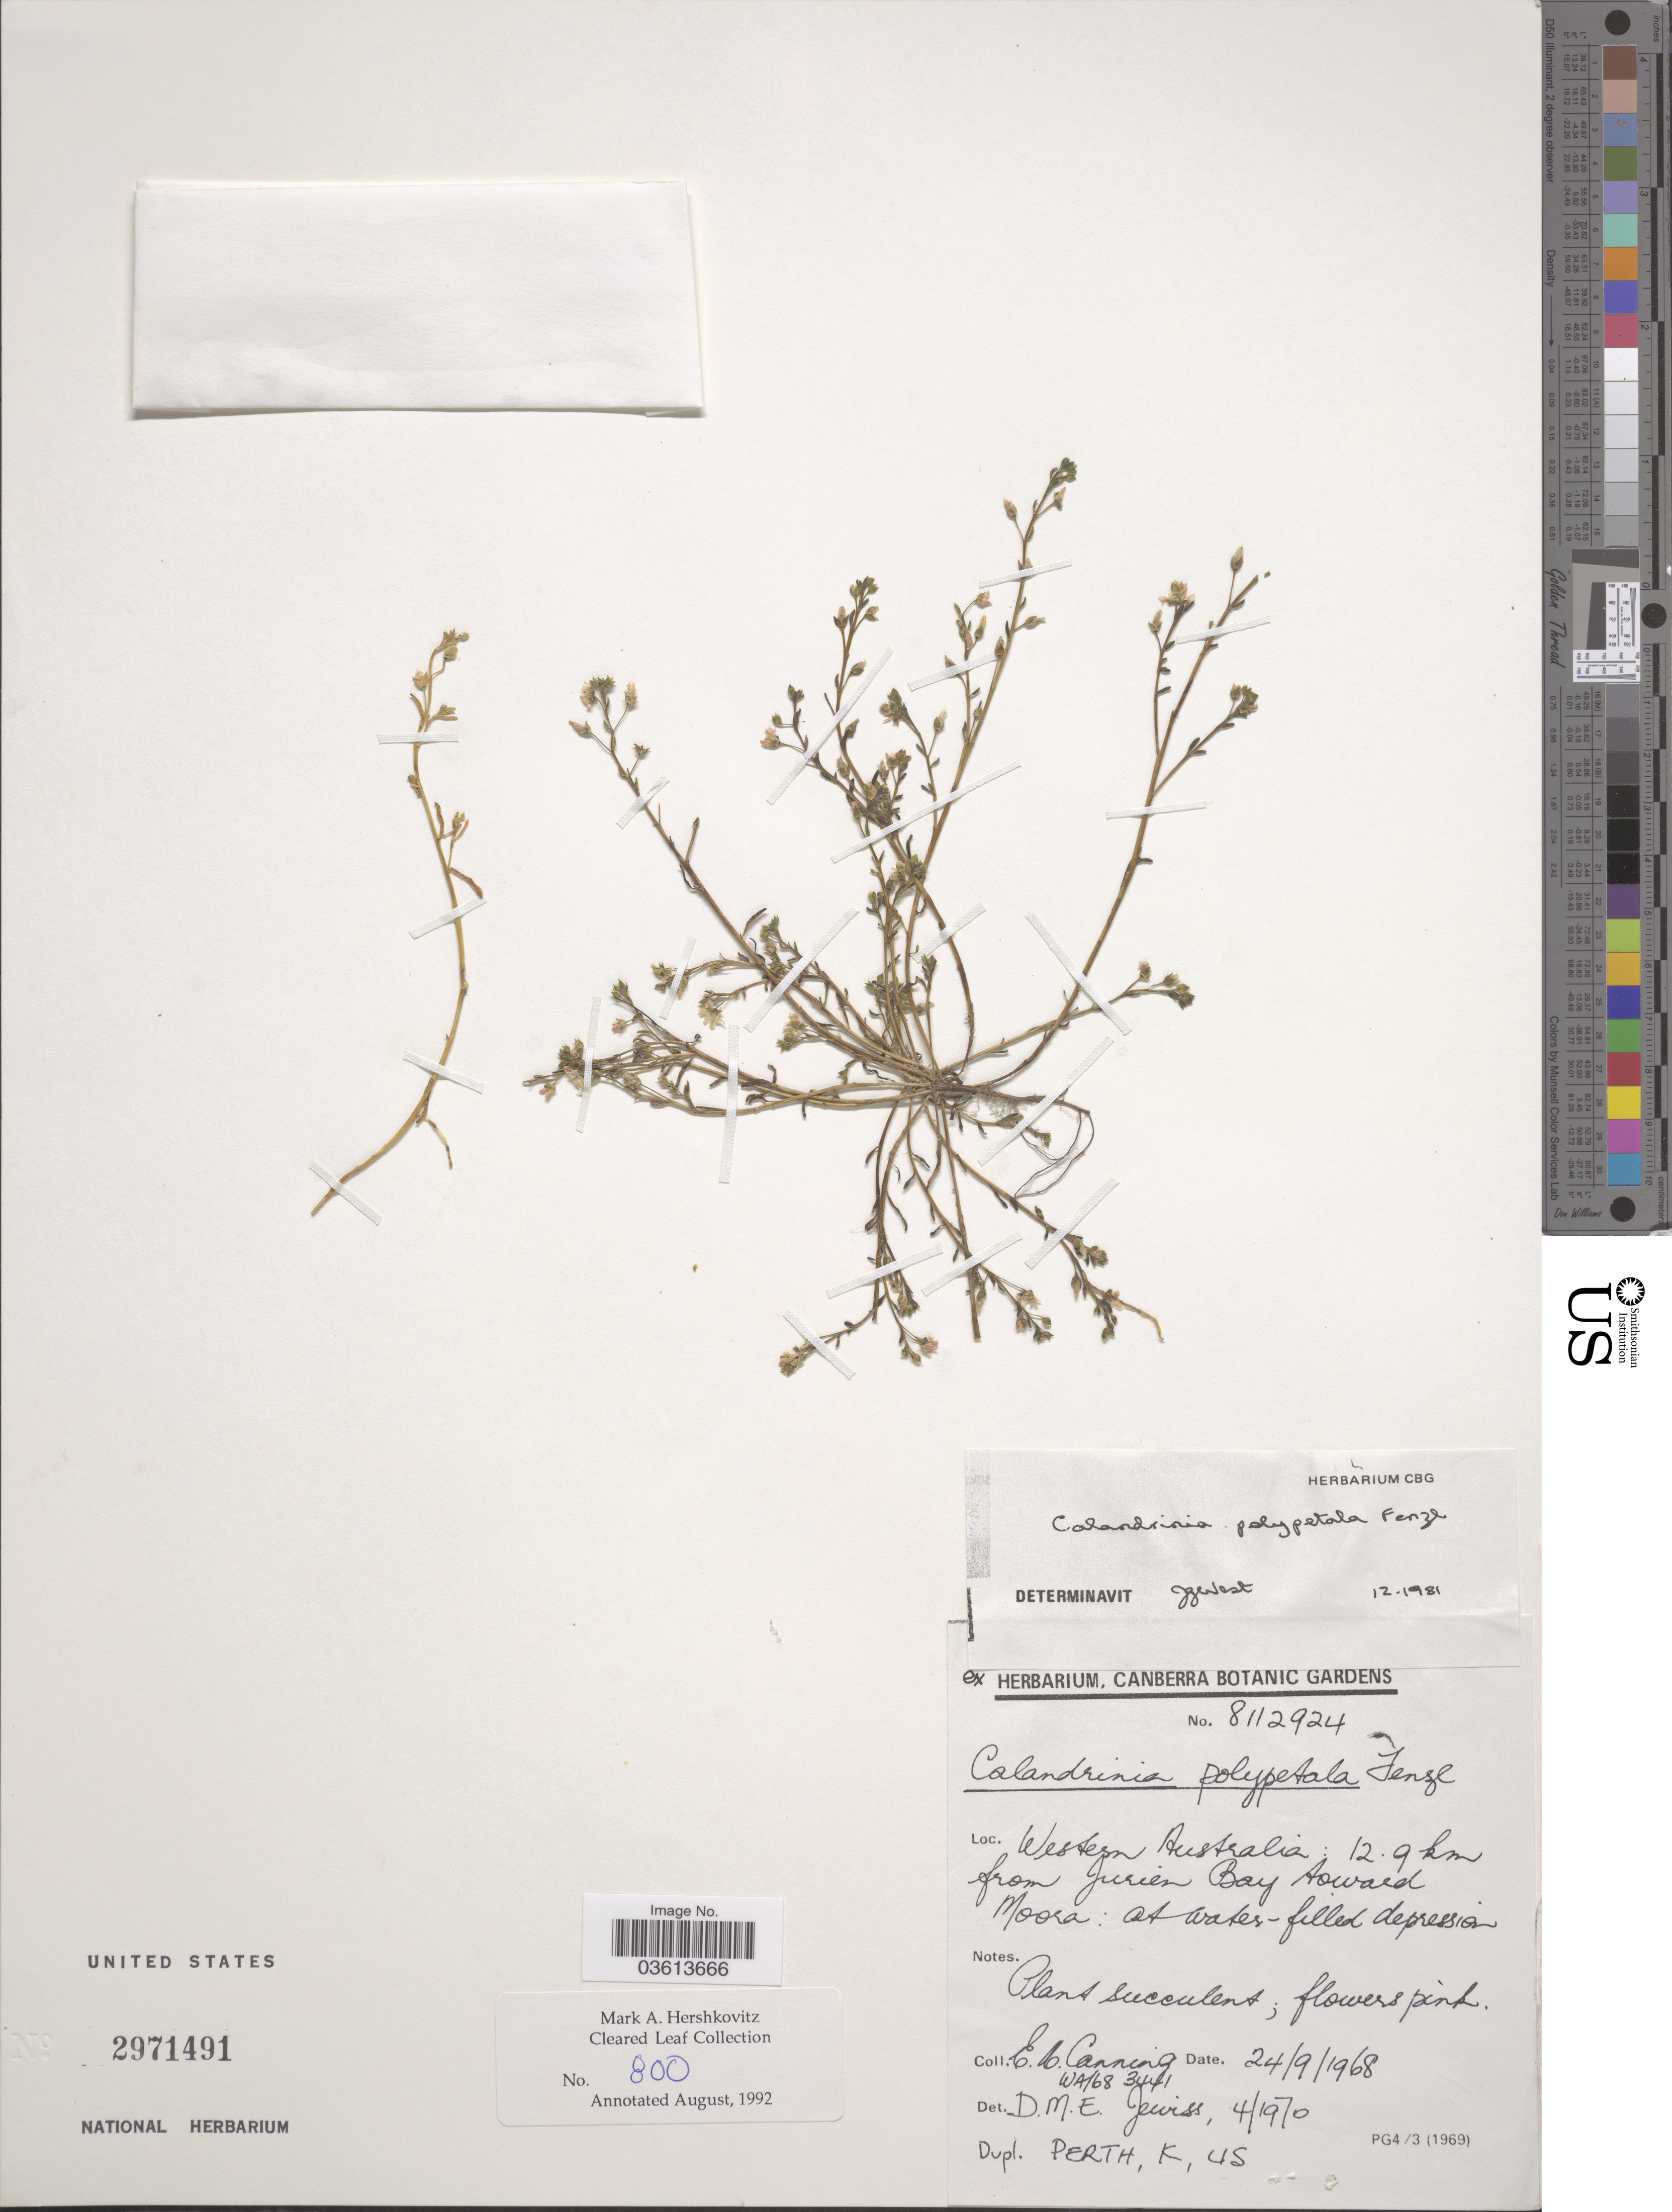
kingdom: Plantae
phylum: Tracheophyta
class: Magnoliopsida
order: Caryophyllales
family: Montiaceae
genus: Parakeelya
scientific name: Parakeelya reticulata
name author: (Seyda) Hershk.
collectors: E. Canning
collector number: WA/68 3441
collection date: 1968-09-24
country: Australia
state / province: Western Australia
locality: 12.9 km from Jurien Bay toward Moora.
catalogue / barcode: US 2971491